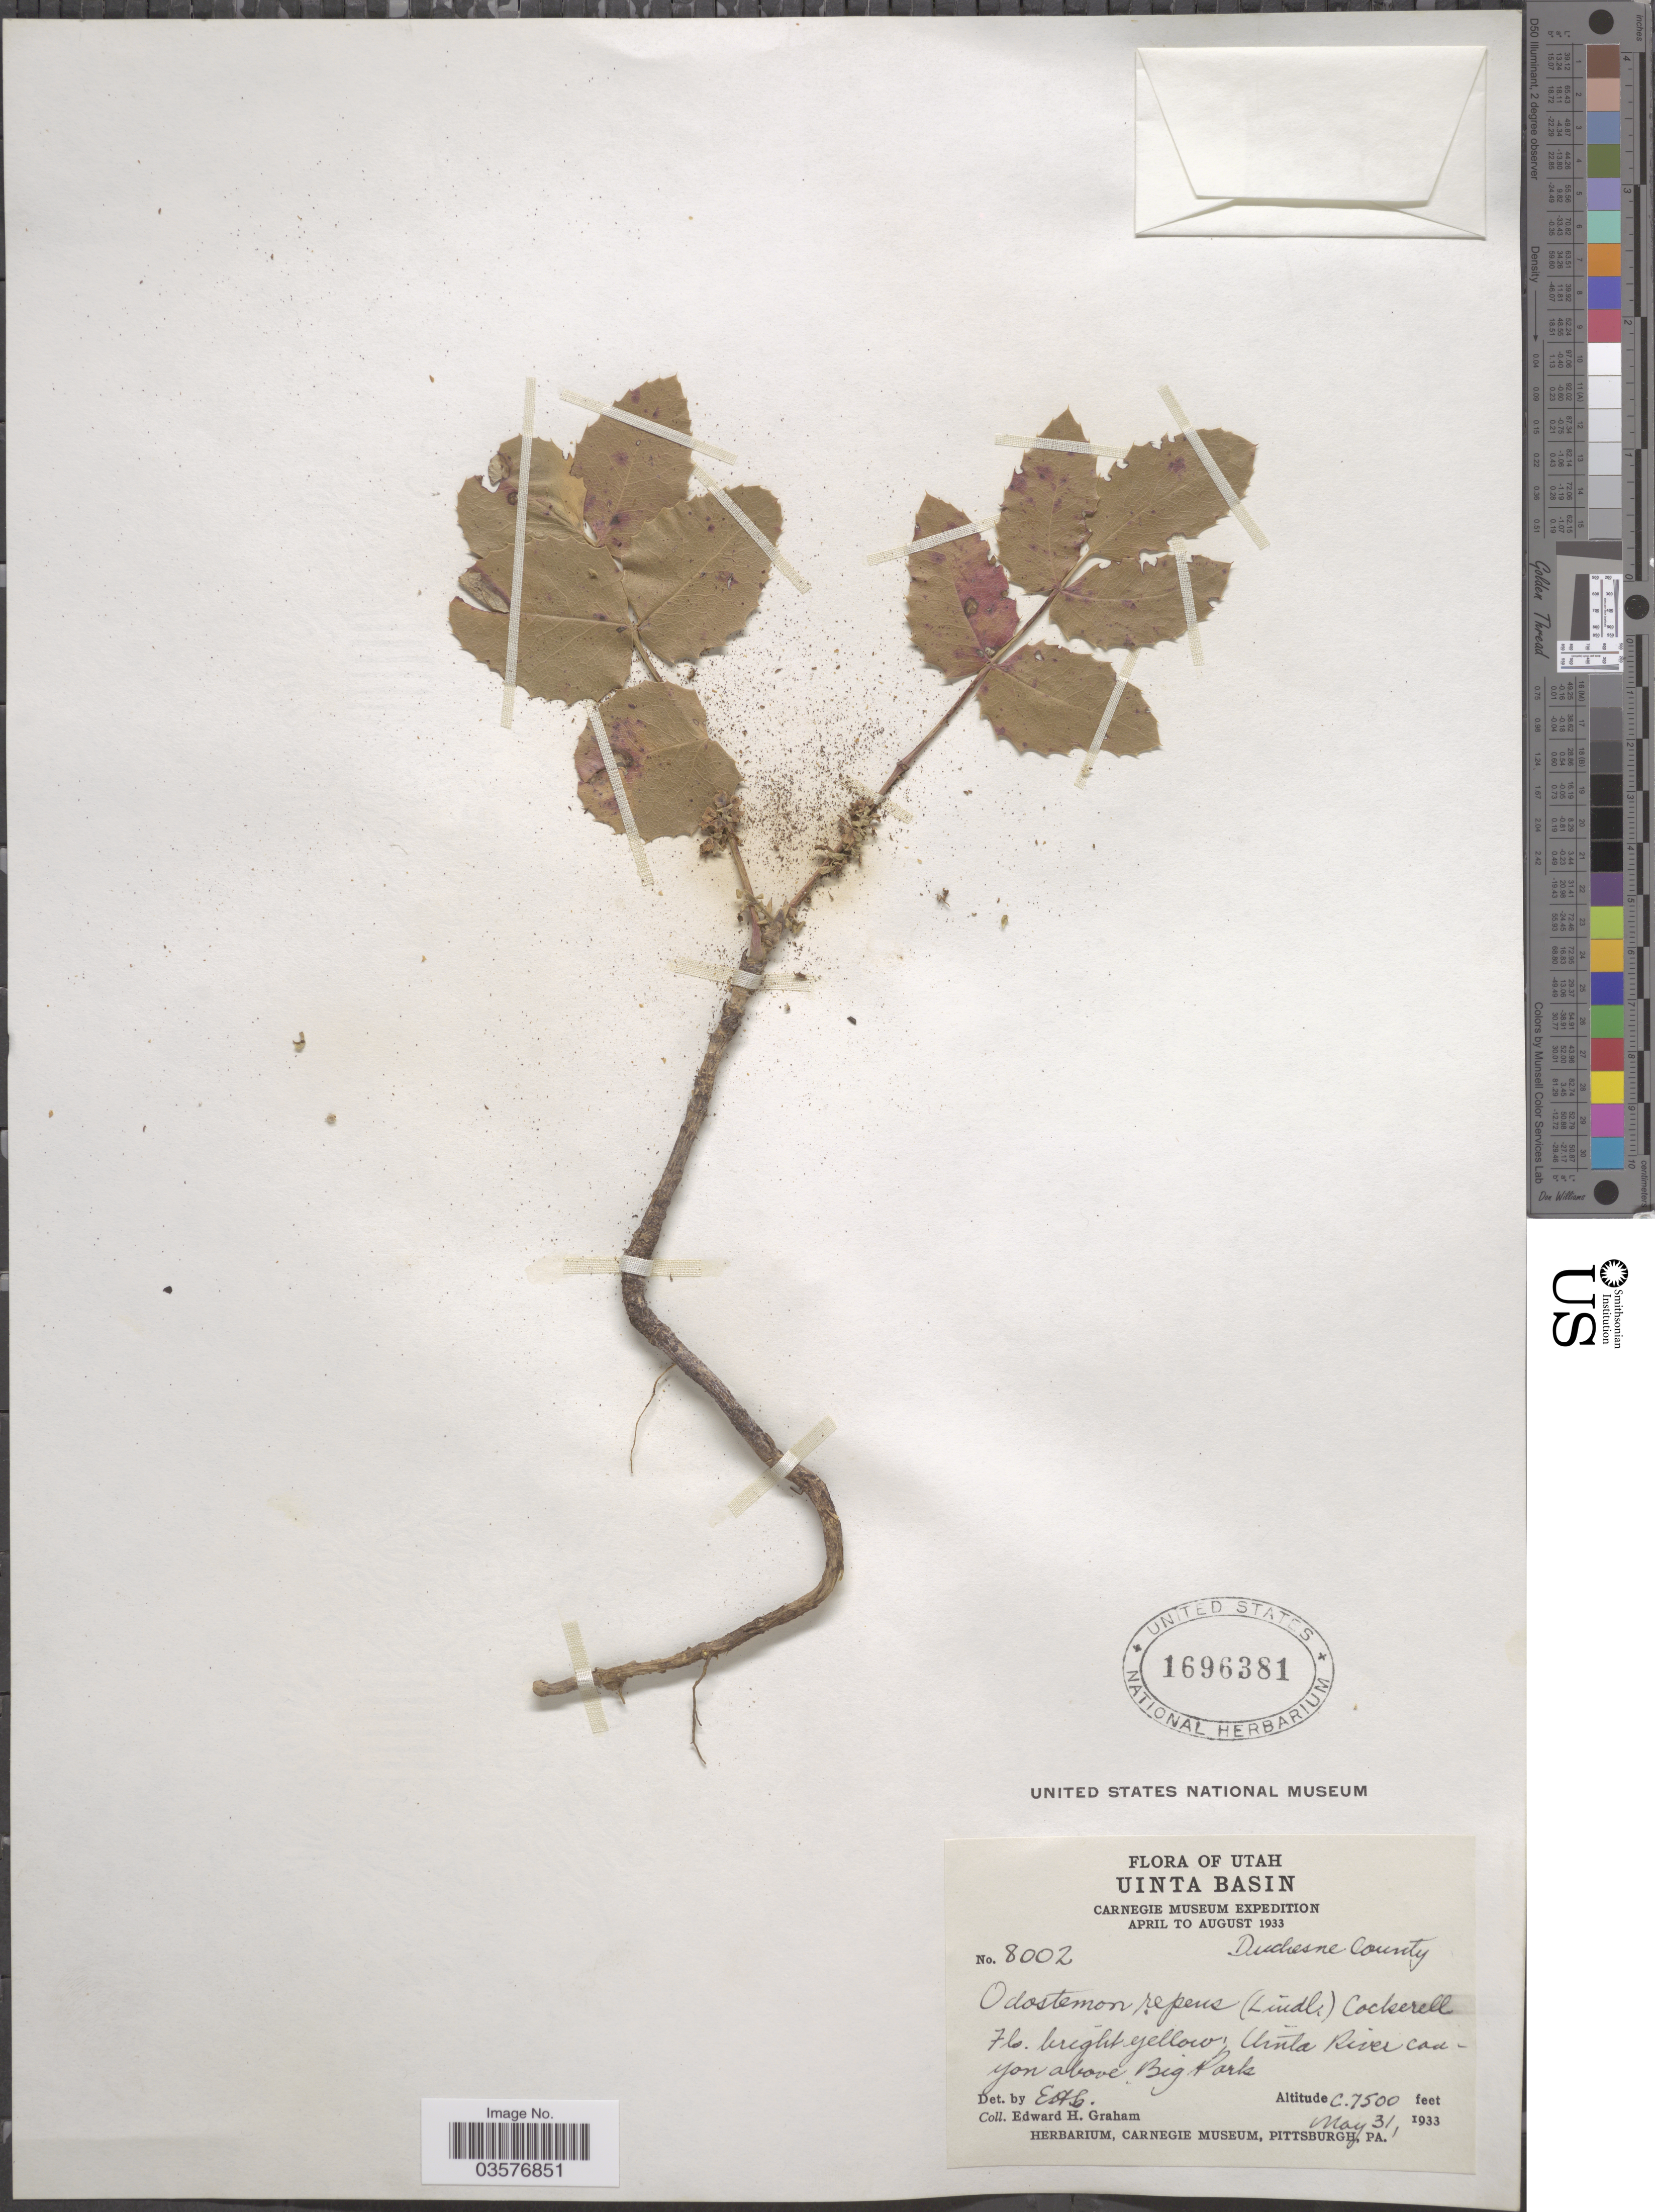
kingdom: Plantae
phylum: Tracheophyta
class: Magnoliopsida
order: Ranunculales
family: Berberidaceae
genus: Mahonia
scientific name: Mahonia repens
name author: (Lindl.) G. Don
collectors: E. H. Graham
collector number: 8002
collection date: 1933-05-31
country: United States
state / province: Utah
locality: Uinta Basin. Uinta River canyon above Big Park.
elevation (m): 2286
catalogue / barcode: US 1696381